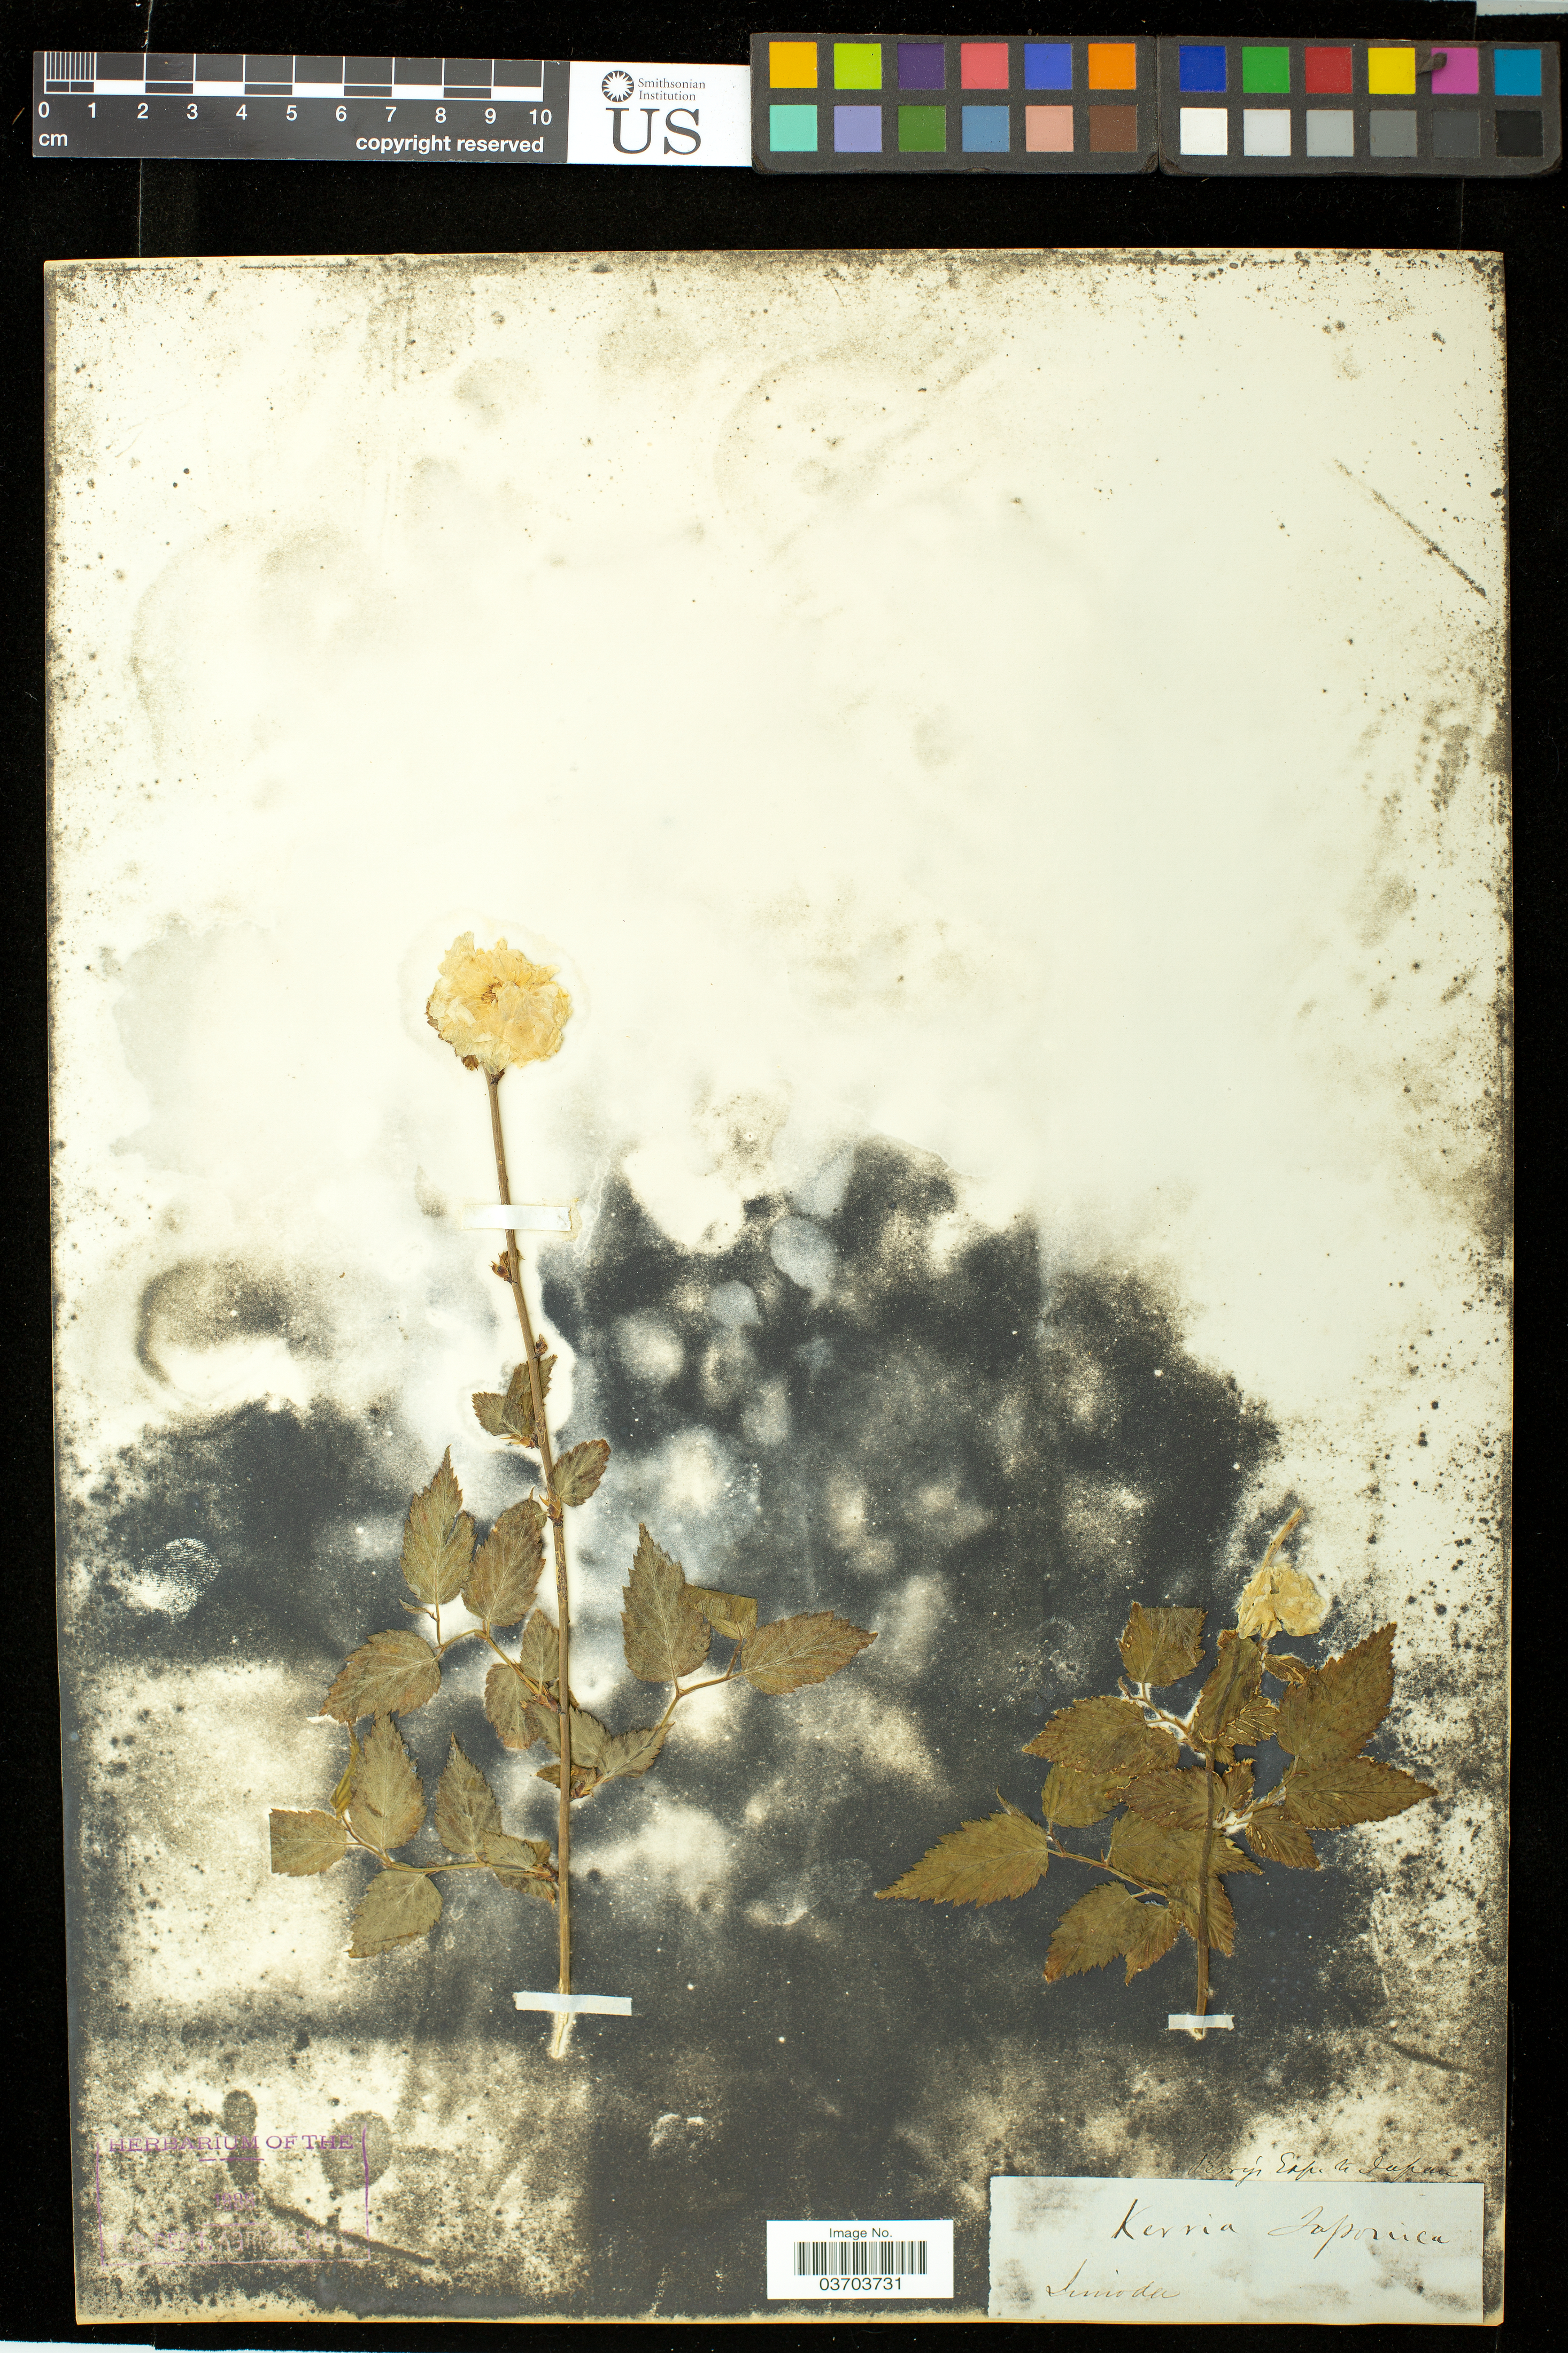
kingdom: Plantae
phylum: Tracheophyta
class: Magnoliopsida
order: Rosales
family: Rosaceae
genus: Kerria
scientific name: Kerria japonica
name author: (L.) DC.